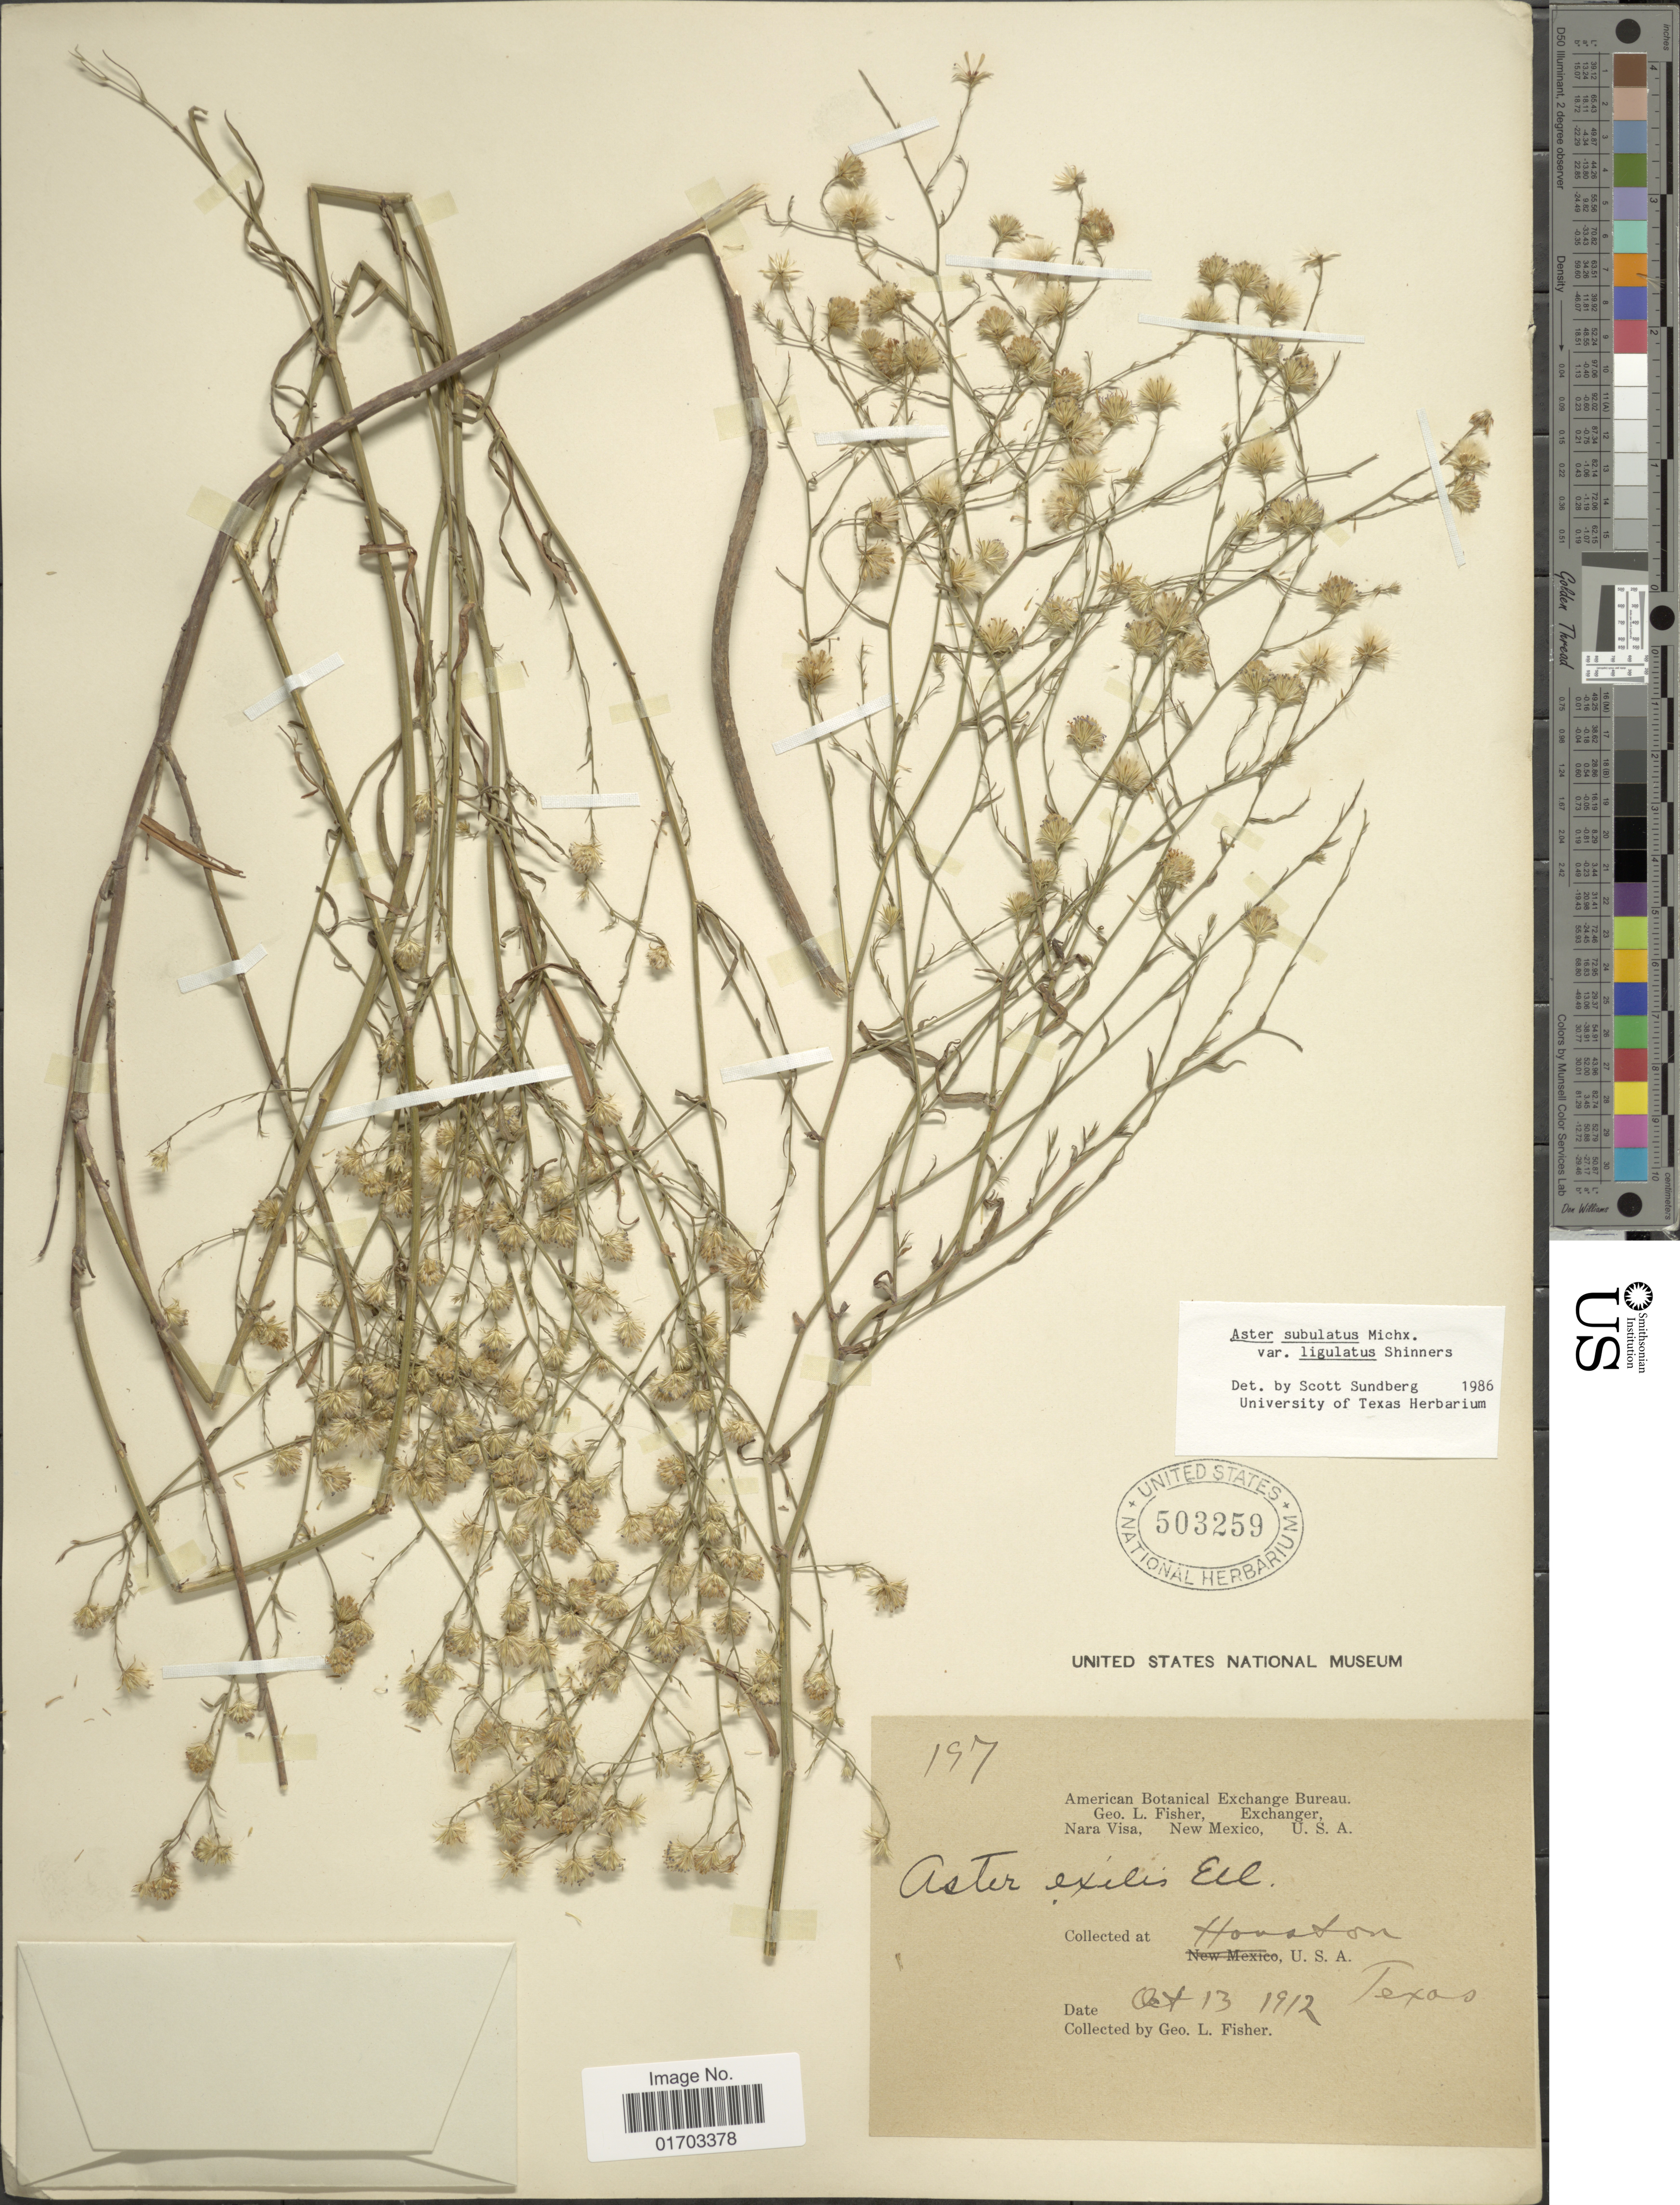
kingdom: Plantae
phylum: Tracheophyta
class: Magnoliopsida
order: Asterales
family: Asteraceae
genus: Symphyotrichum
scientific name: Symphyotrichum subulatum var. ligulatum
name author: (Shinners) S.D. Sundb.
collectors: G. L. Fisher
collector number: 197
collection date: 1912-10-13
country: United States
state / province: Texas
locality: Houston.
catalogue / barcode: US 503259